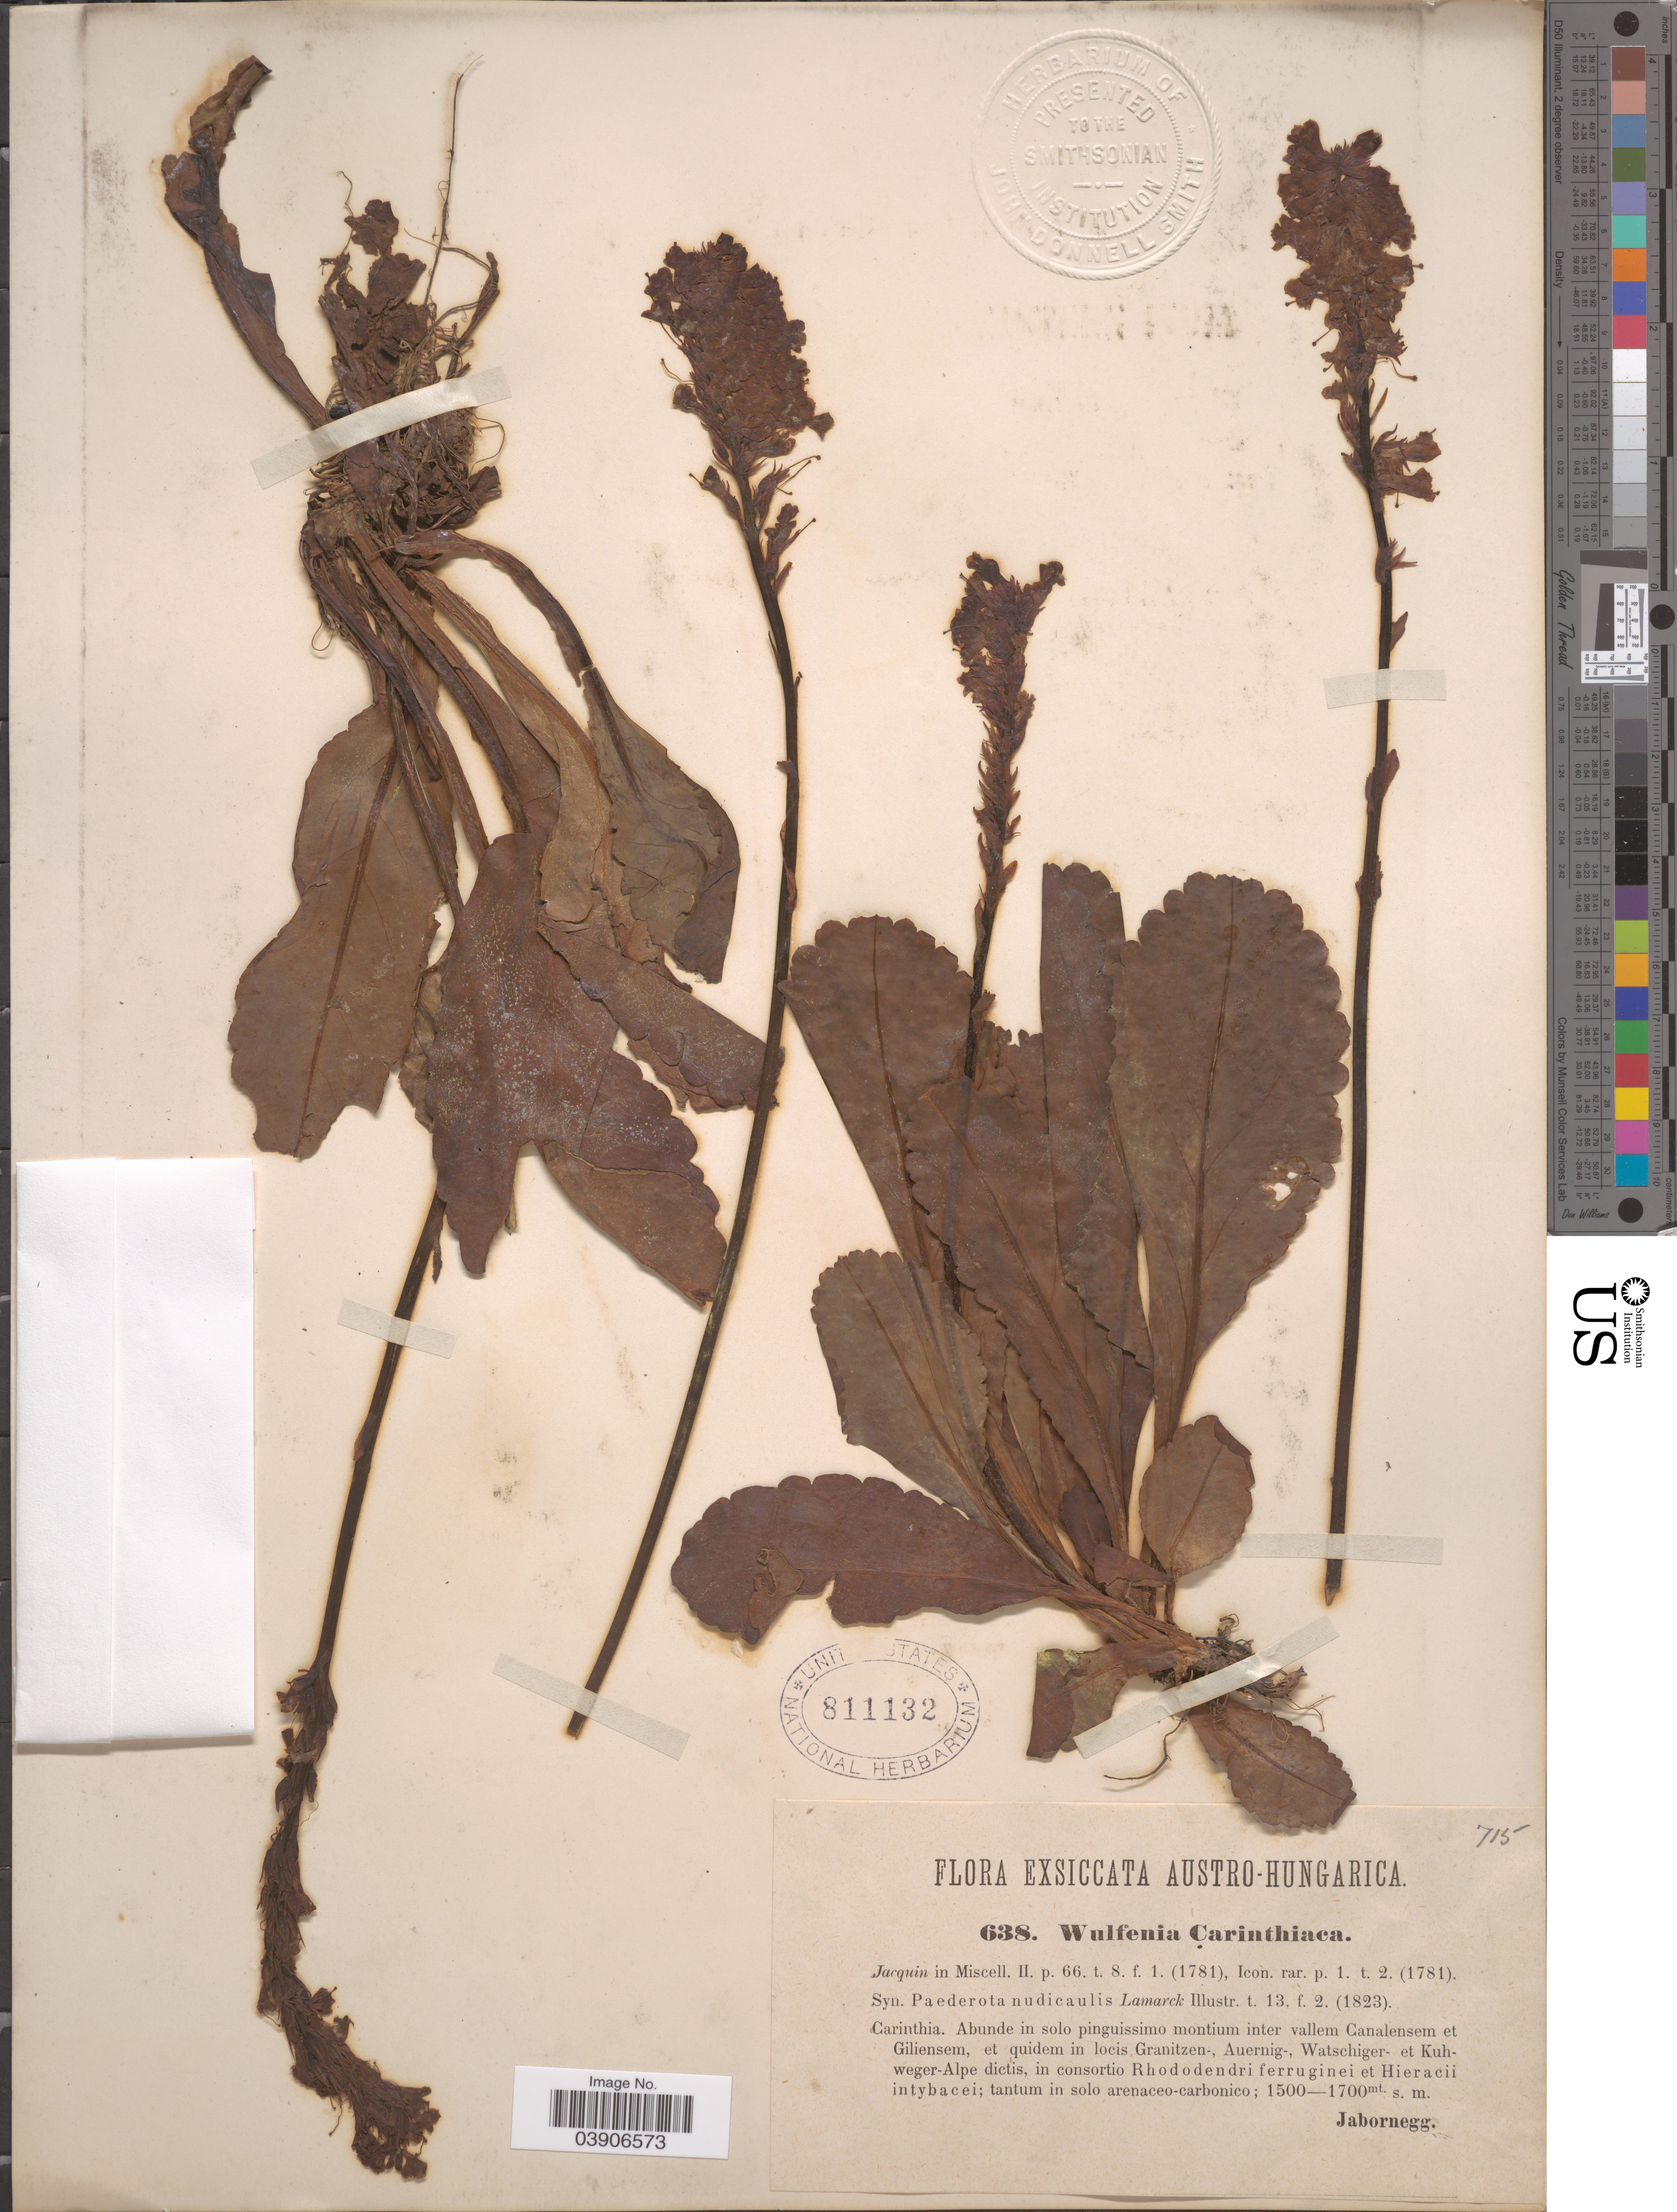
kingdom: Plantae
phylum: Tracheophyta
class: Magnoliopsida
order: Lamiales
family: Plantaginaceae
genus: Wulfenia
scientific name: Wulfenia carinthiaca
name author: Jacq.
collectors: Jabornegg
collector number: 638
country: Austria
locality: Austro-Hungarica. Abunde in solo pinguissimo montium inter vallem Canalensem et Giliensem, et quidem in locis Granitzen, Auernig, Watschiger, et Kuhweger- Alpe dictis, in consortio Rhododendri ferruginei et Hieracii intybacei.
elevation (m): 1500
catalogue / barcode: US 811132